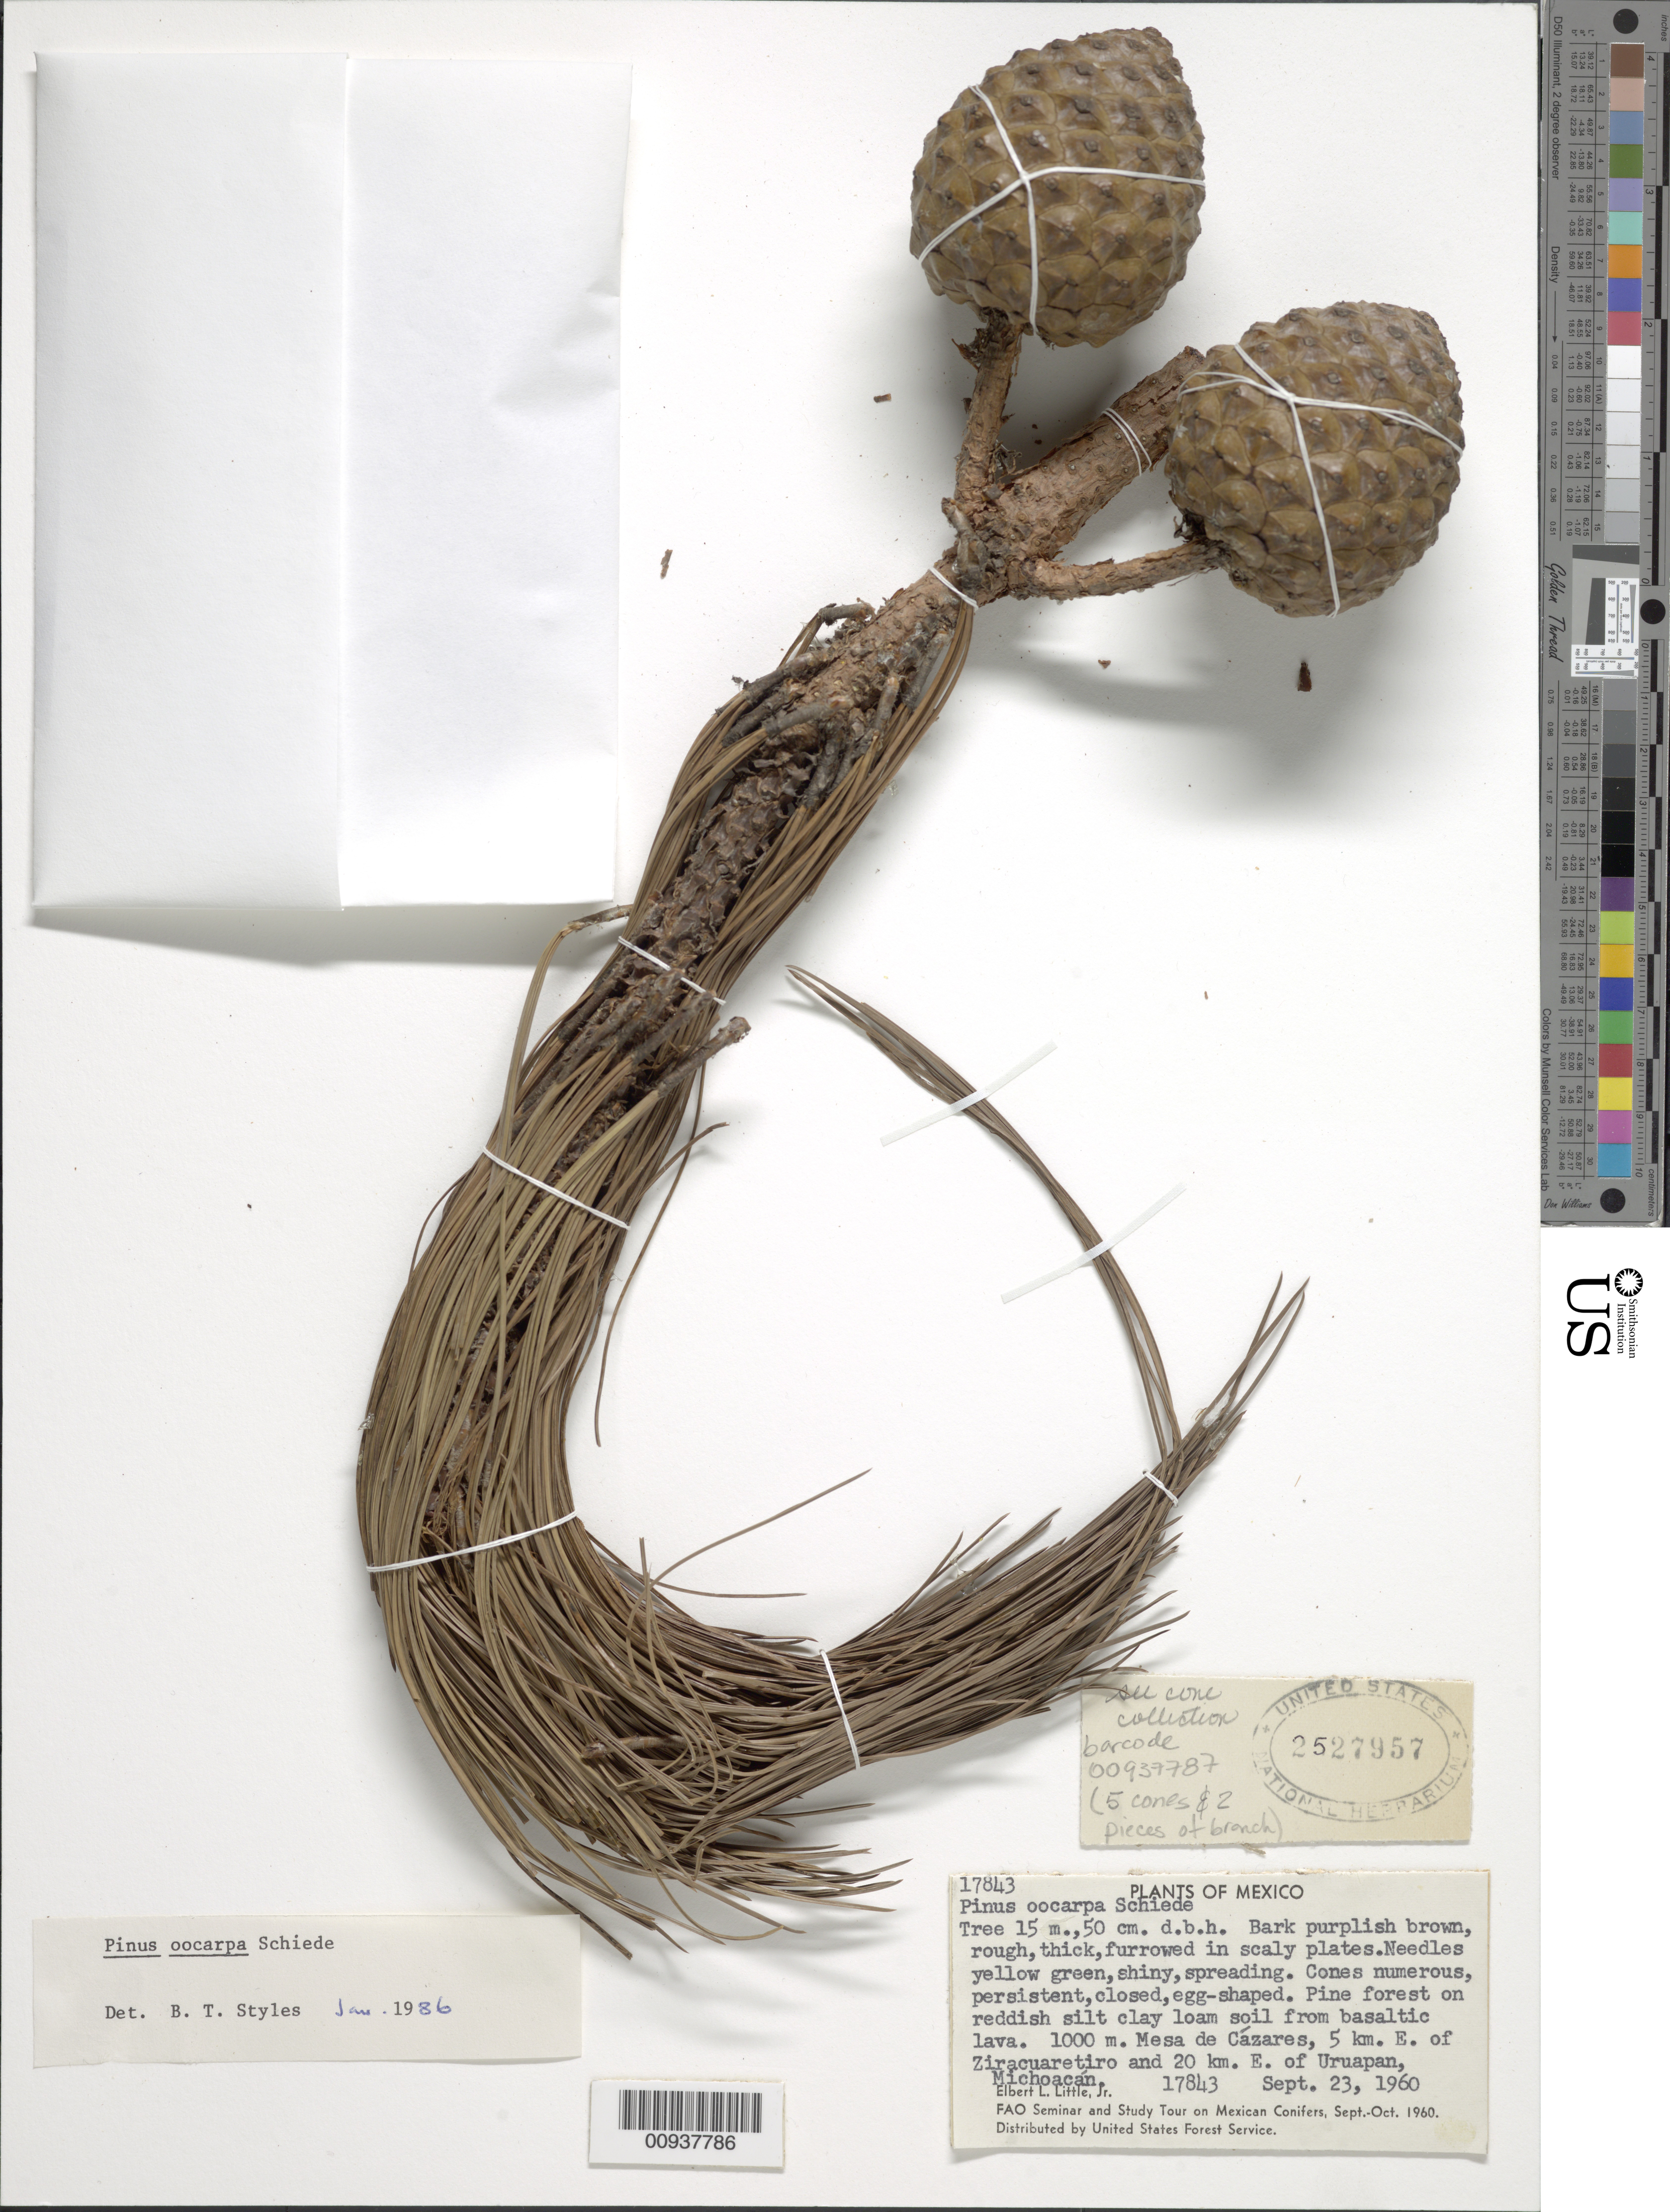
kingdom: Plantae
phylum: Tracheophyta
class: Pinopsida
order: Pinales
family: Pinaceae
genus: Pinus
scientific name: Pinus oocarpa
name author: Schiede ex Schltdl.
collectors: E. L. Little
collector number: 17843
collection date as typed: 23 Sep 1960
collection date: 1960-09-23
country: Mexico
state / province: Michoacán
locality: Mesa de Cázares, 5 km. E of Ziracuaretiro and 20 km. E of Uruapan.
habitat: Pine forest on reddish silt clay loam soil from basaltic lava.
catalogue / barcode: US 2527957